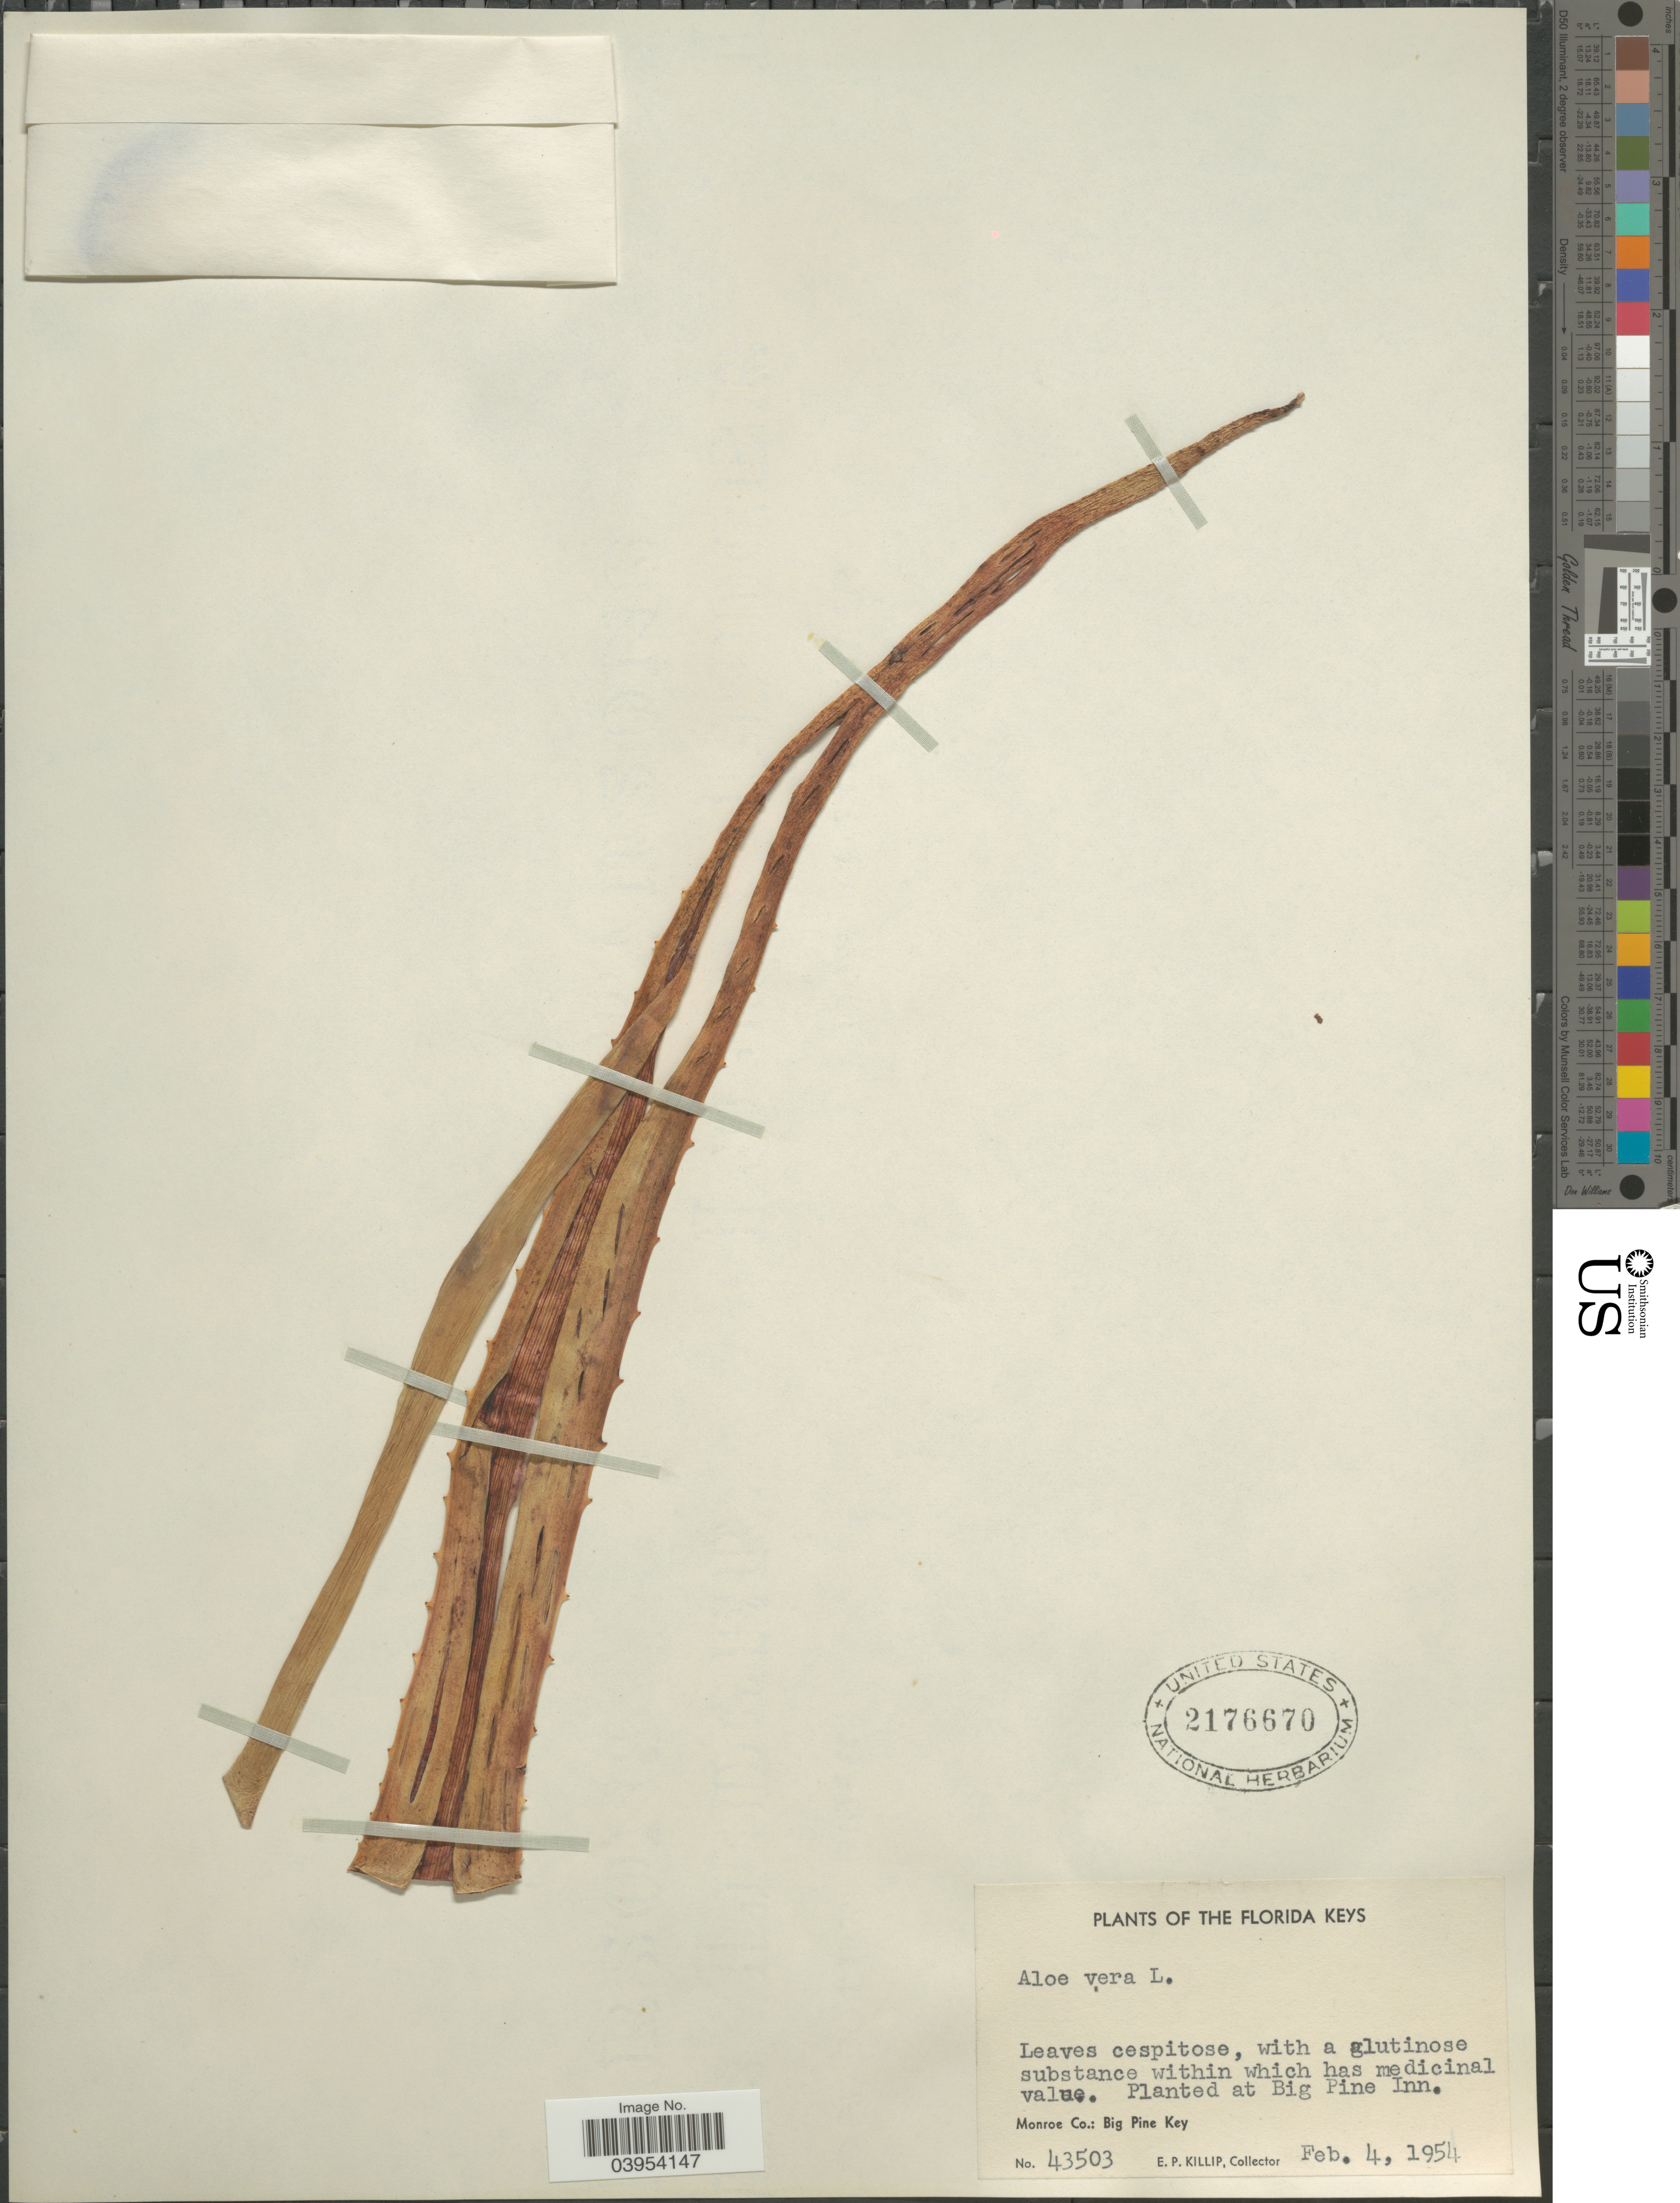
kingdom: Plantae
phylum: Tracheophyta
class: Liliopsida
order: Asparagales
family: Asphodelaceae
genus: Aloe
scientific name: Aloe vera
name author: L.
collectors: E. P. Killip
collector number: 43503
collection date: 1954-02-04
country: United States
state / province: Florida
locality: The Florida Keys. Plantes at Big Pine Inn. Monroe Co.: Big Pine Key.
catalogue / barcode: US 2176670